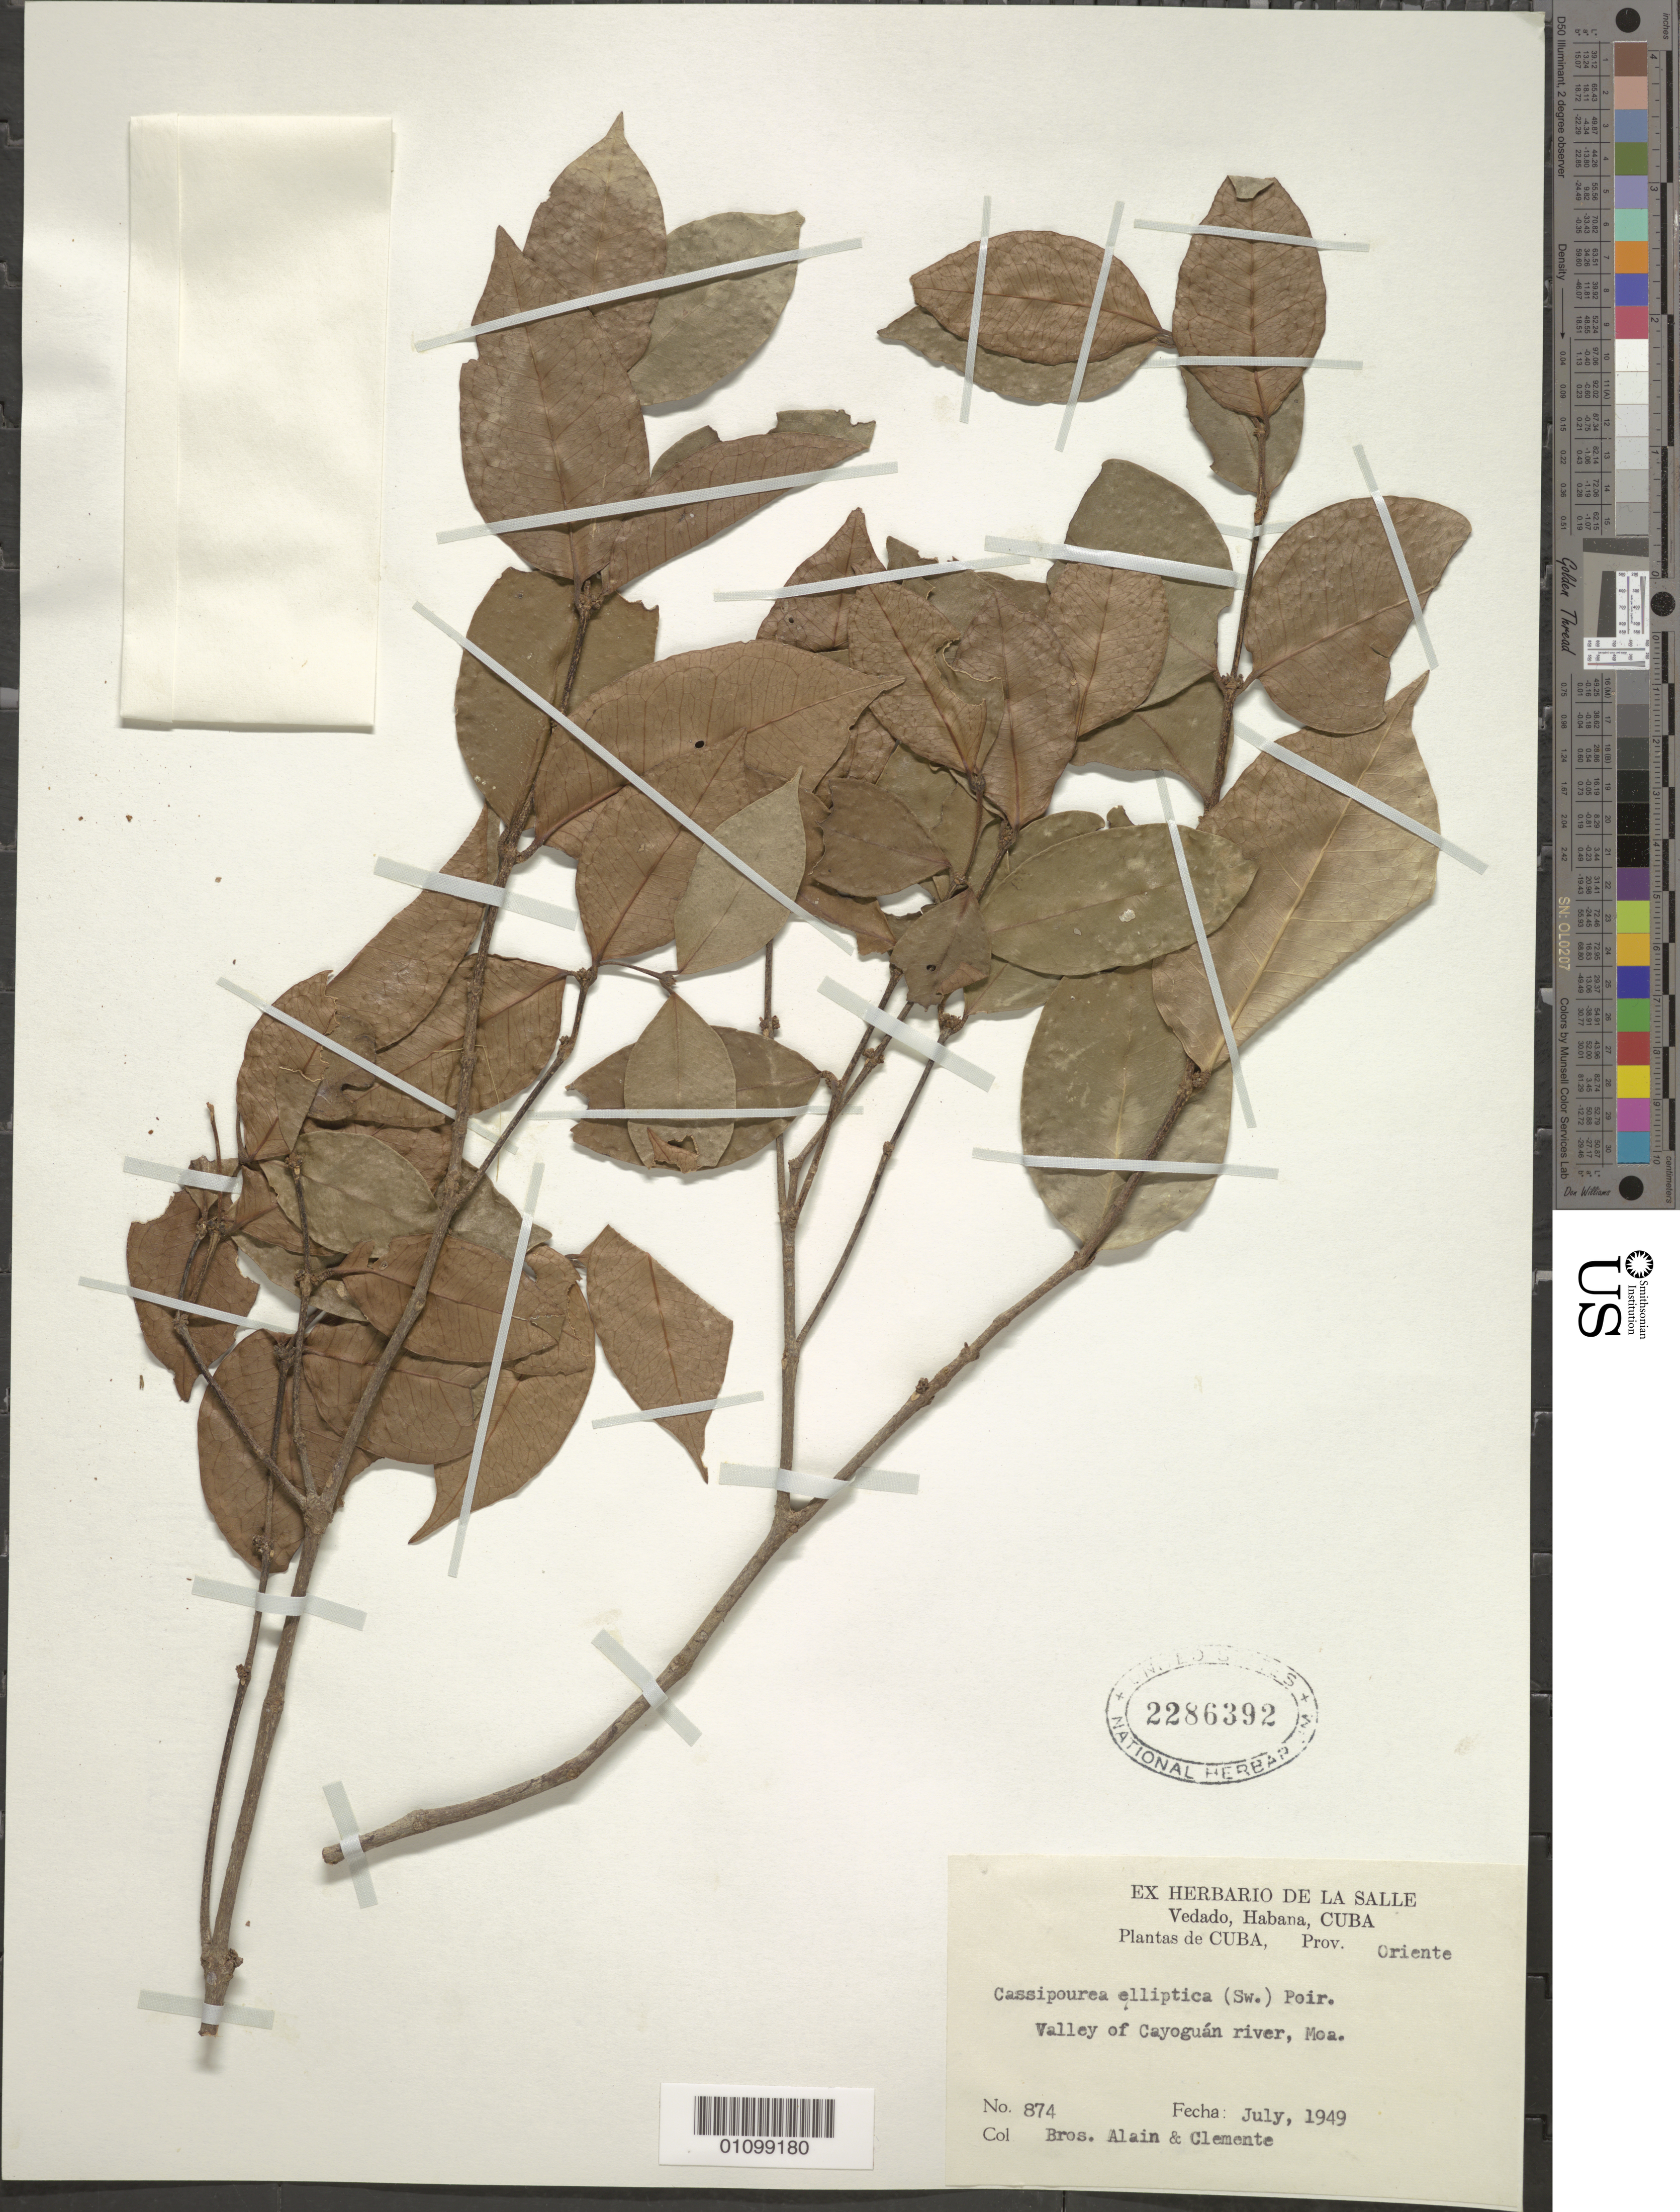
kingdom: Plantae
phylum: Tracheophyta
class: Magnoliopsida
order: Malpighiales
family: Rhizophoraceae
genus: Cassipourea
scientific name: Cassipourea elliptica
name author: (Sw.) Poir.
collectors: A. H. Liogier & Bro. Clemente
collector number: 874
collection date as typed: Jul 1949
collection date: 1949-07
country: Cuba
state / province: Holguín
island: Cuba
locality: Valley of Cayoguan river, Moa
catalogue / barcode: US 2286392